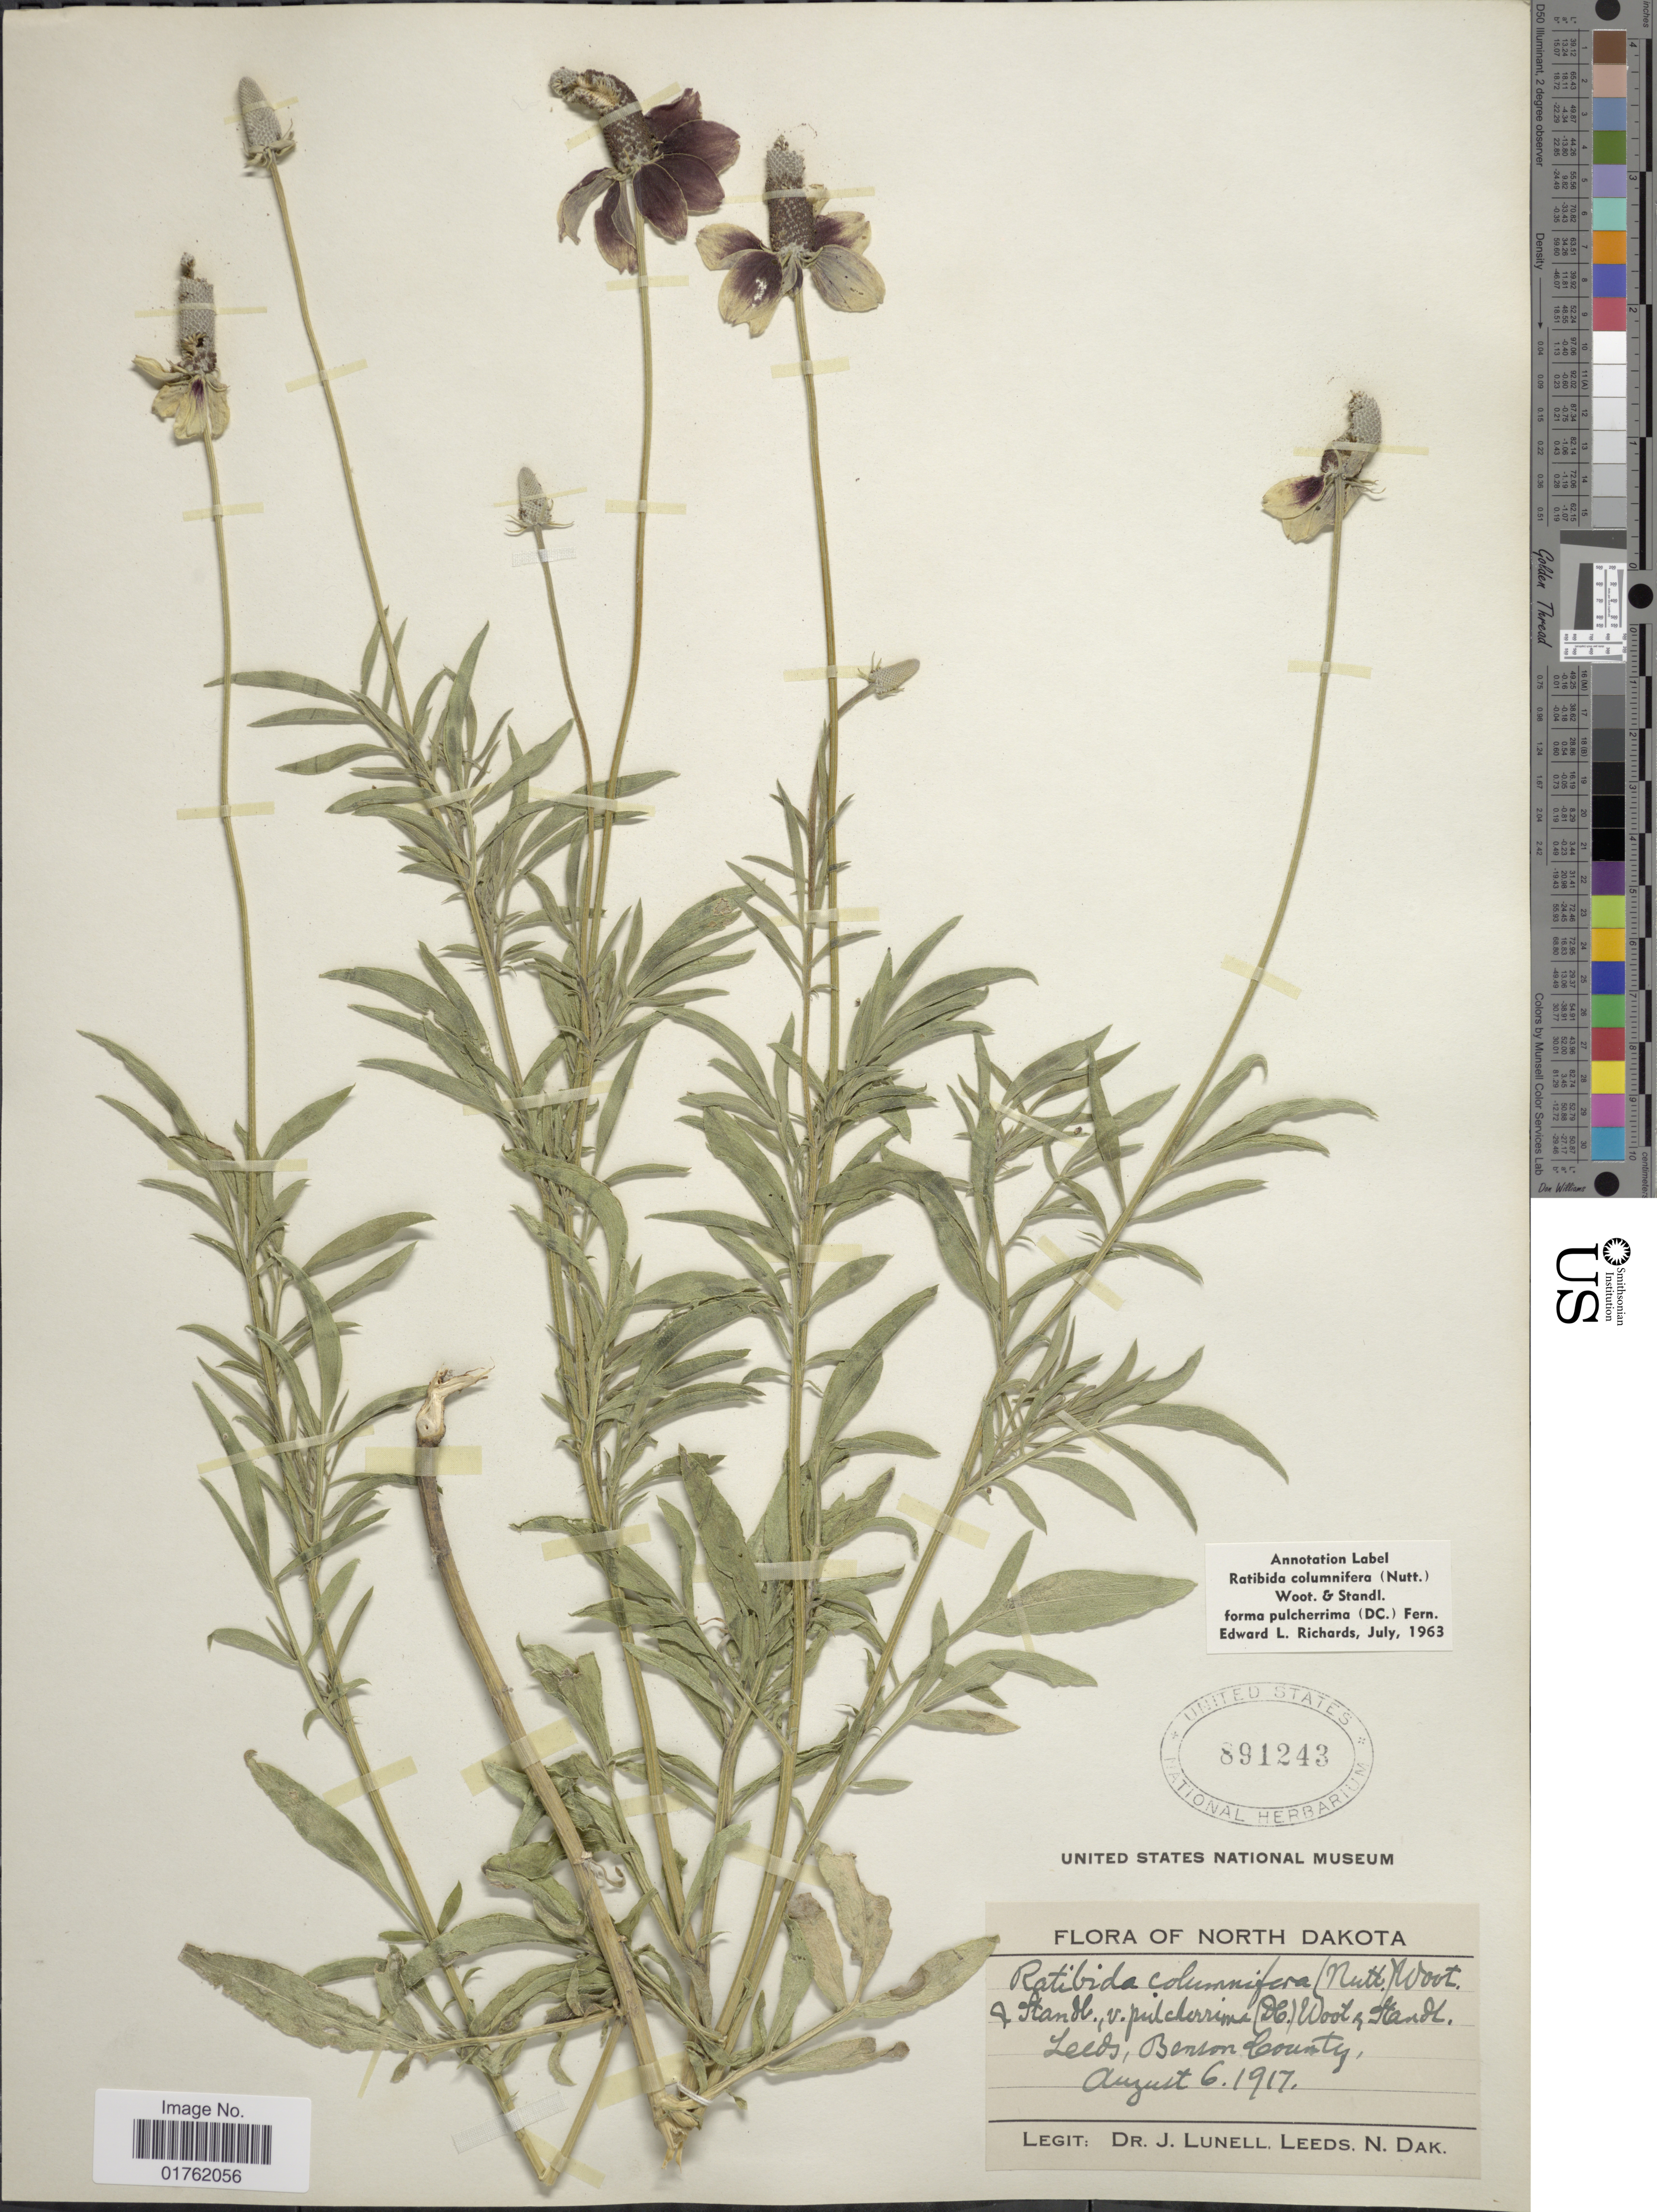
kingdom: Plantae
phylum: Tracheophyta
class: Magnoliopsida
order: Asterales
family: Asteraceae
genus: Ratibida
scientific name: Ratibida columnaris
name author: (Pursh) D. Don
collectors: J. Lunell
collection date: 1917-08-06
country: United States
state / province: North Dakota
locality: Leeds, Benson County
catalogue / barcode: US 891243